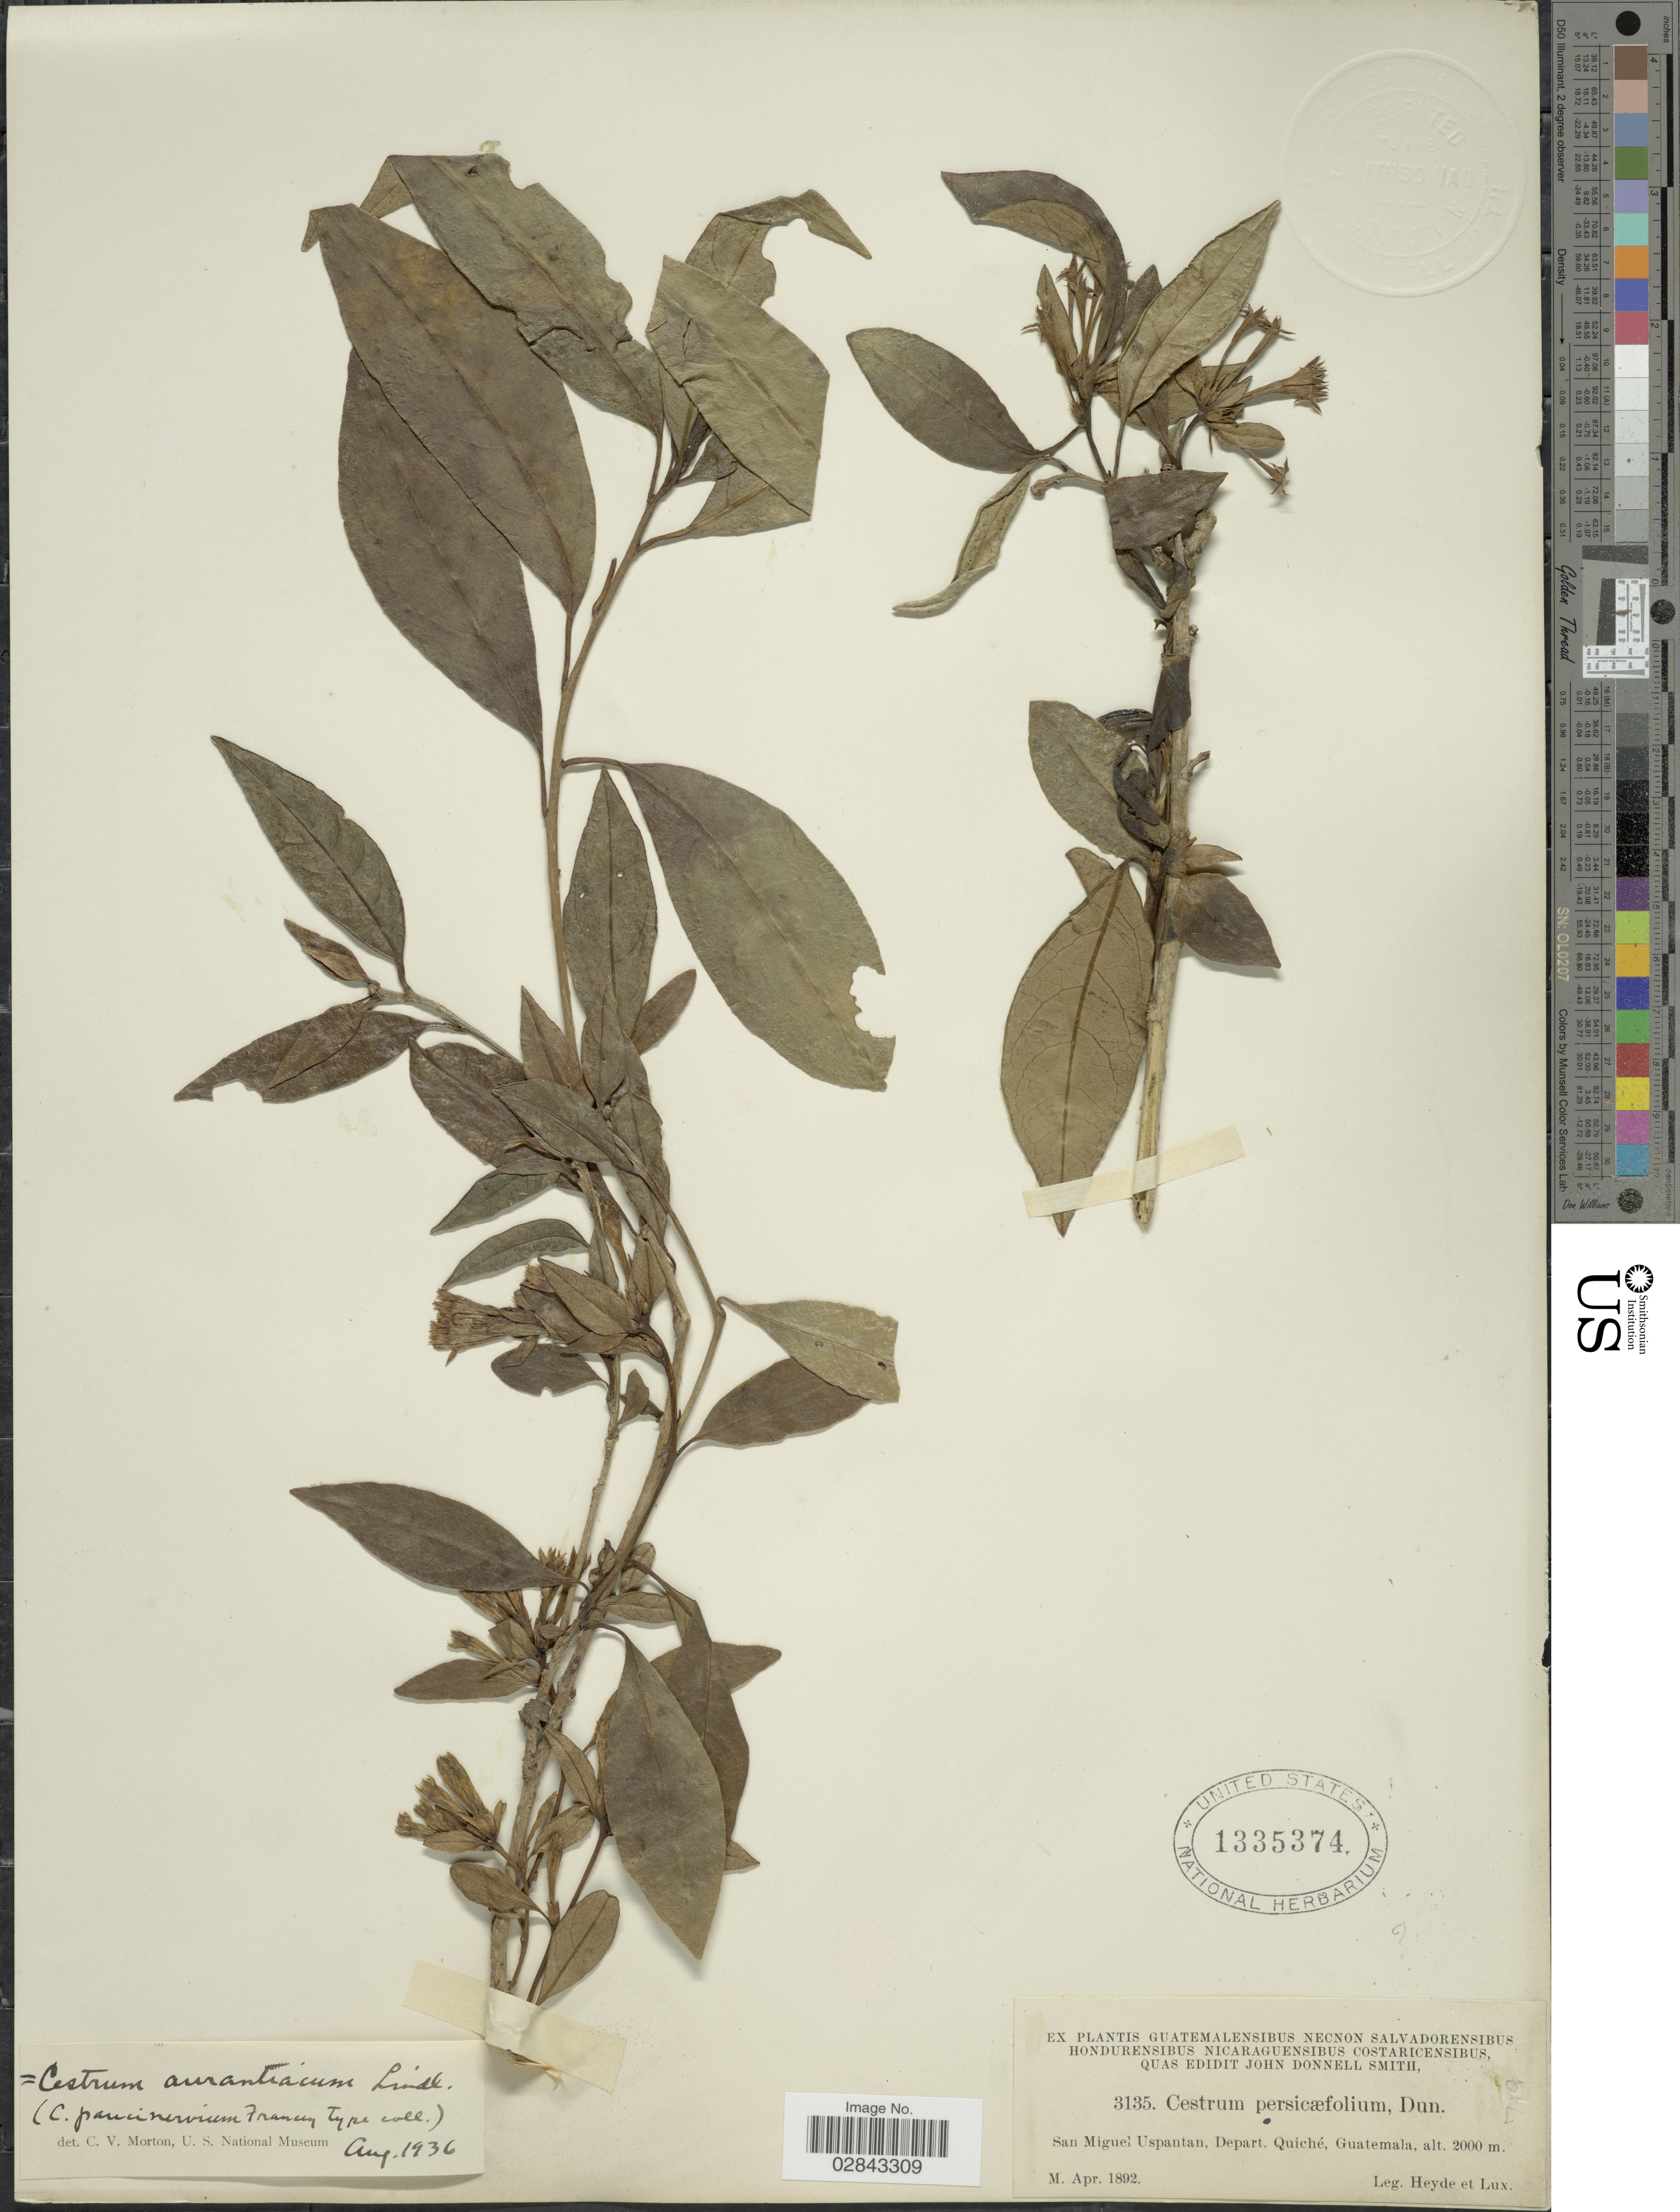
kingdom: Plantae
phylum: Tracheophyta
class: Magnoliopsida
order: Solanales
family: Solanaceae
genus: Cestrum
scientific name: Cestrum aurantiacum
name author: Lindley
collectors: Heyde & Lux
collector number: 3135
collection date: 1892-04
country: Guatemala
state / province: El Quiché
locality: San Miguel Uspantan, Depart. Quiché.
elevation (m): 2000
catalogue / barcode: US 1335374